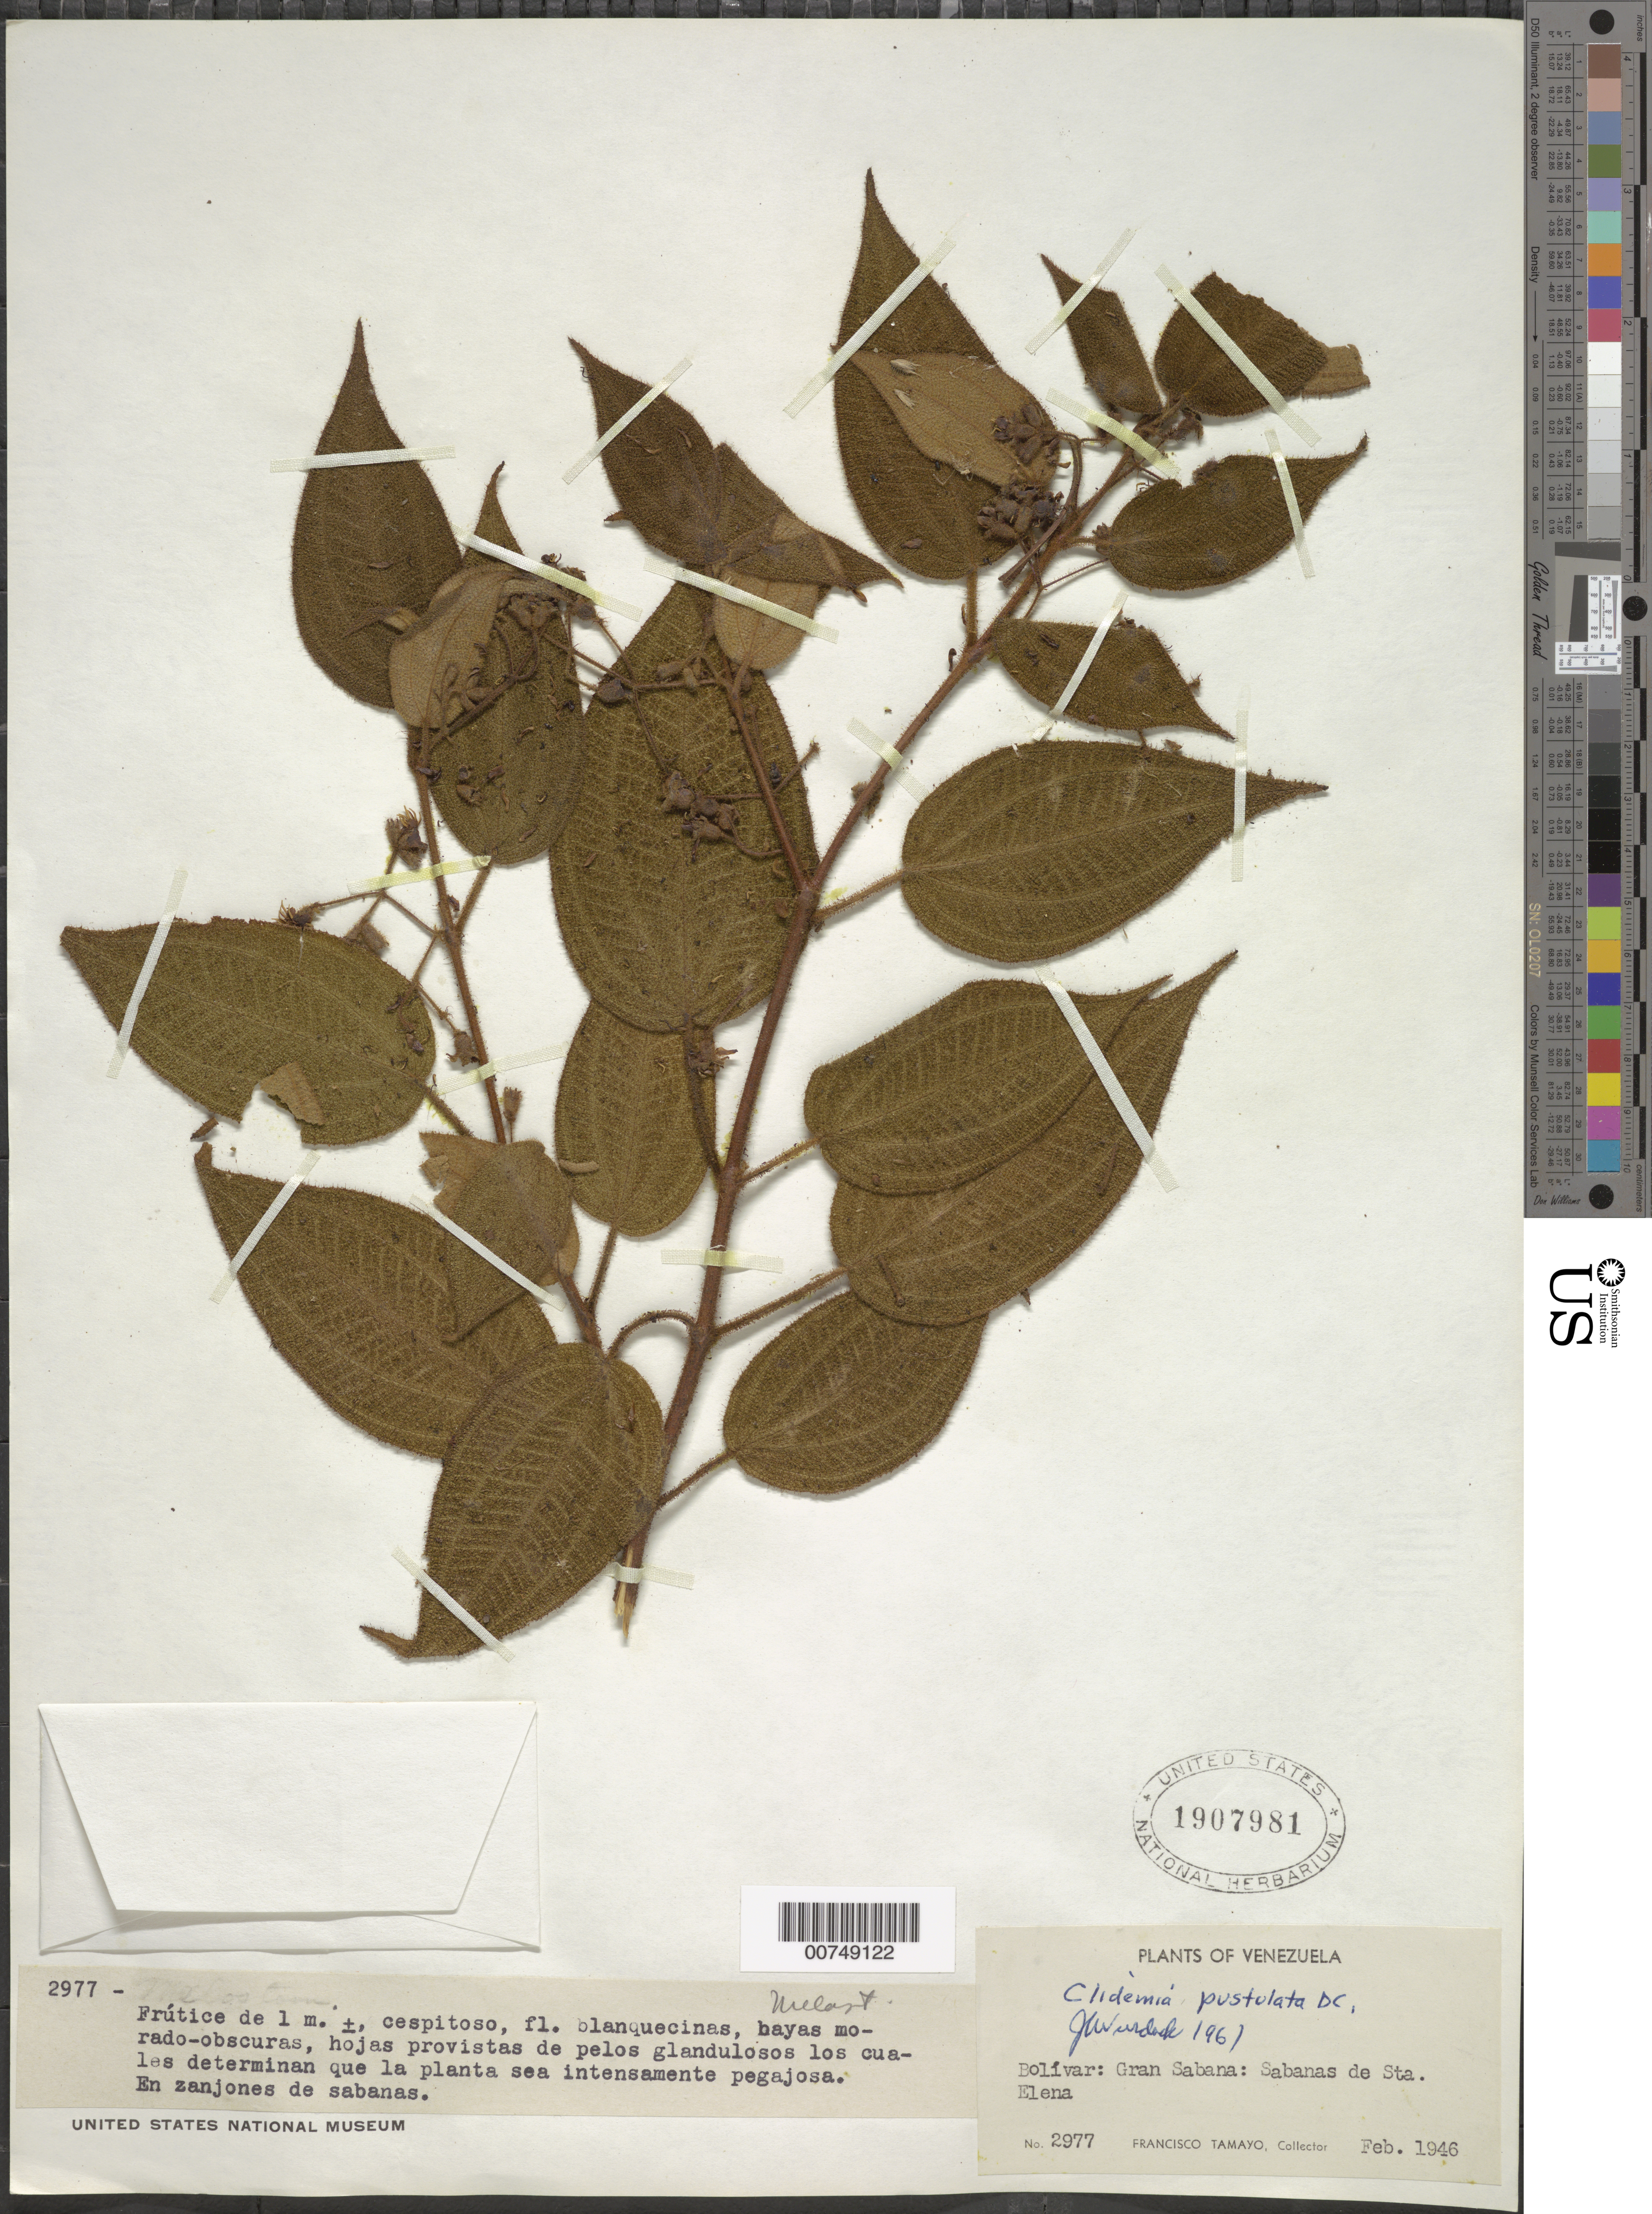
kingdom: Plantae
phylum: Tracheophyta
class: Magnoliopsida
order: Myrtales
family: Melastomataceae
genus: Clidemia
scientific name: Clidemia pustulata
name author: DC.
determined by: Wurdack, John J., (US), US (UNITED STATES)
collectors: F. Tamayo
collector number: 2977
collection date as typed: Feb-46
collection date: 1946-02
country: Venezuela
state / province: Bolívar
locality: Gran Sabana, Sta. Elena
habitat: Zanjones de sabanas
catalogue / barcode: US 1907981